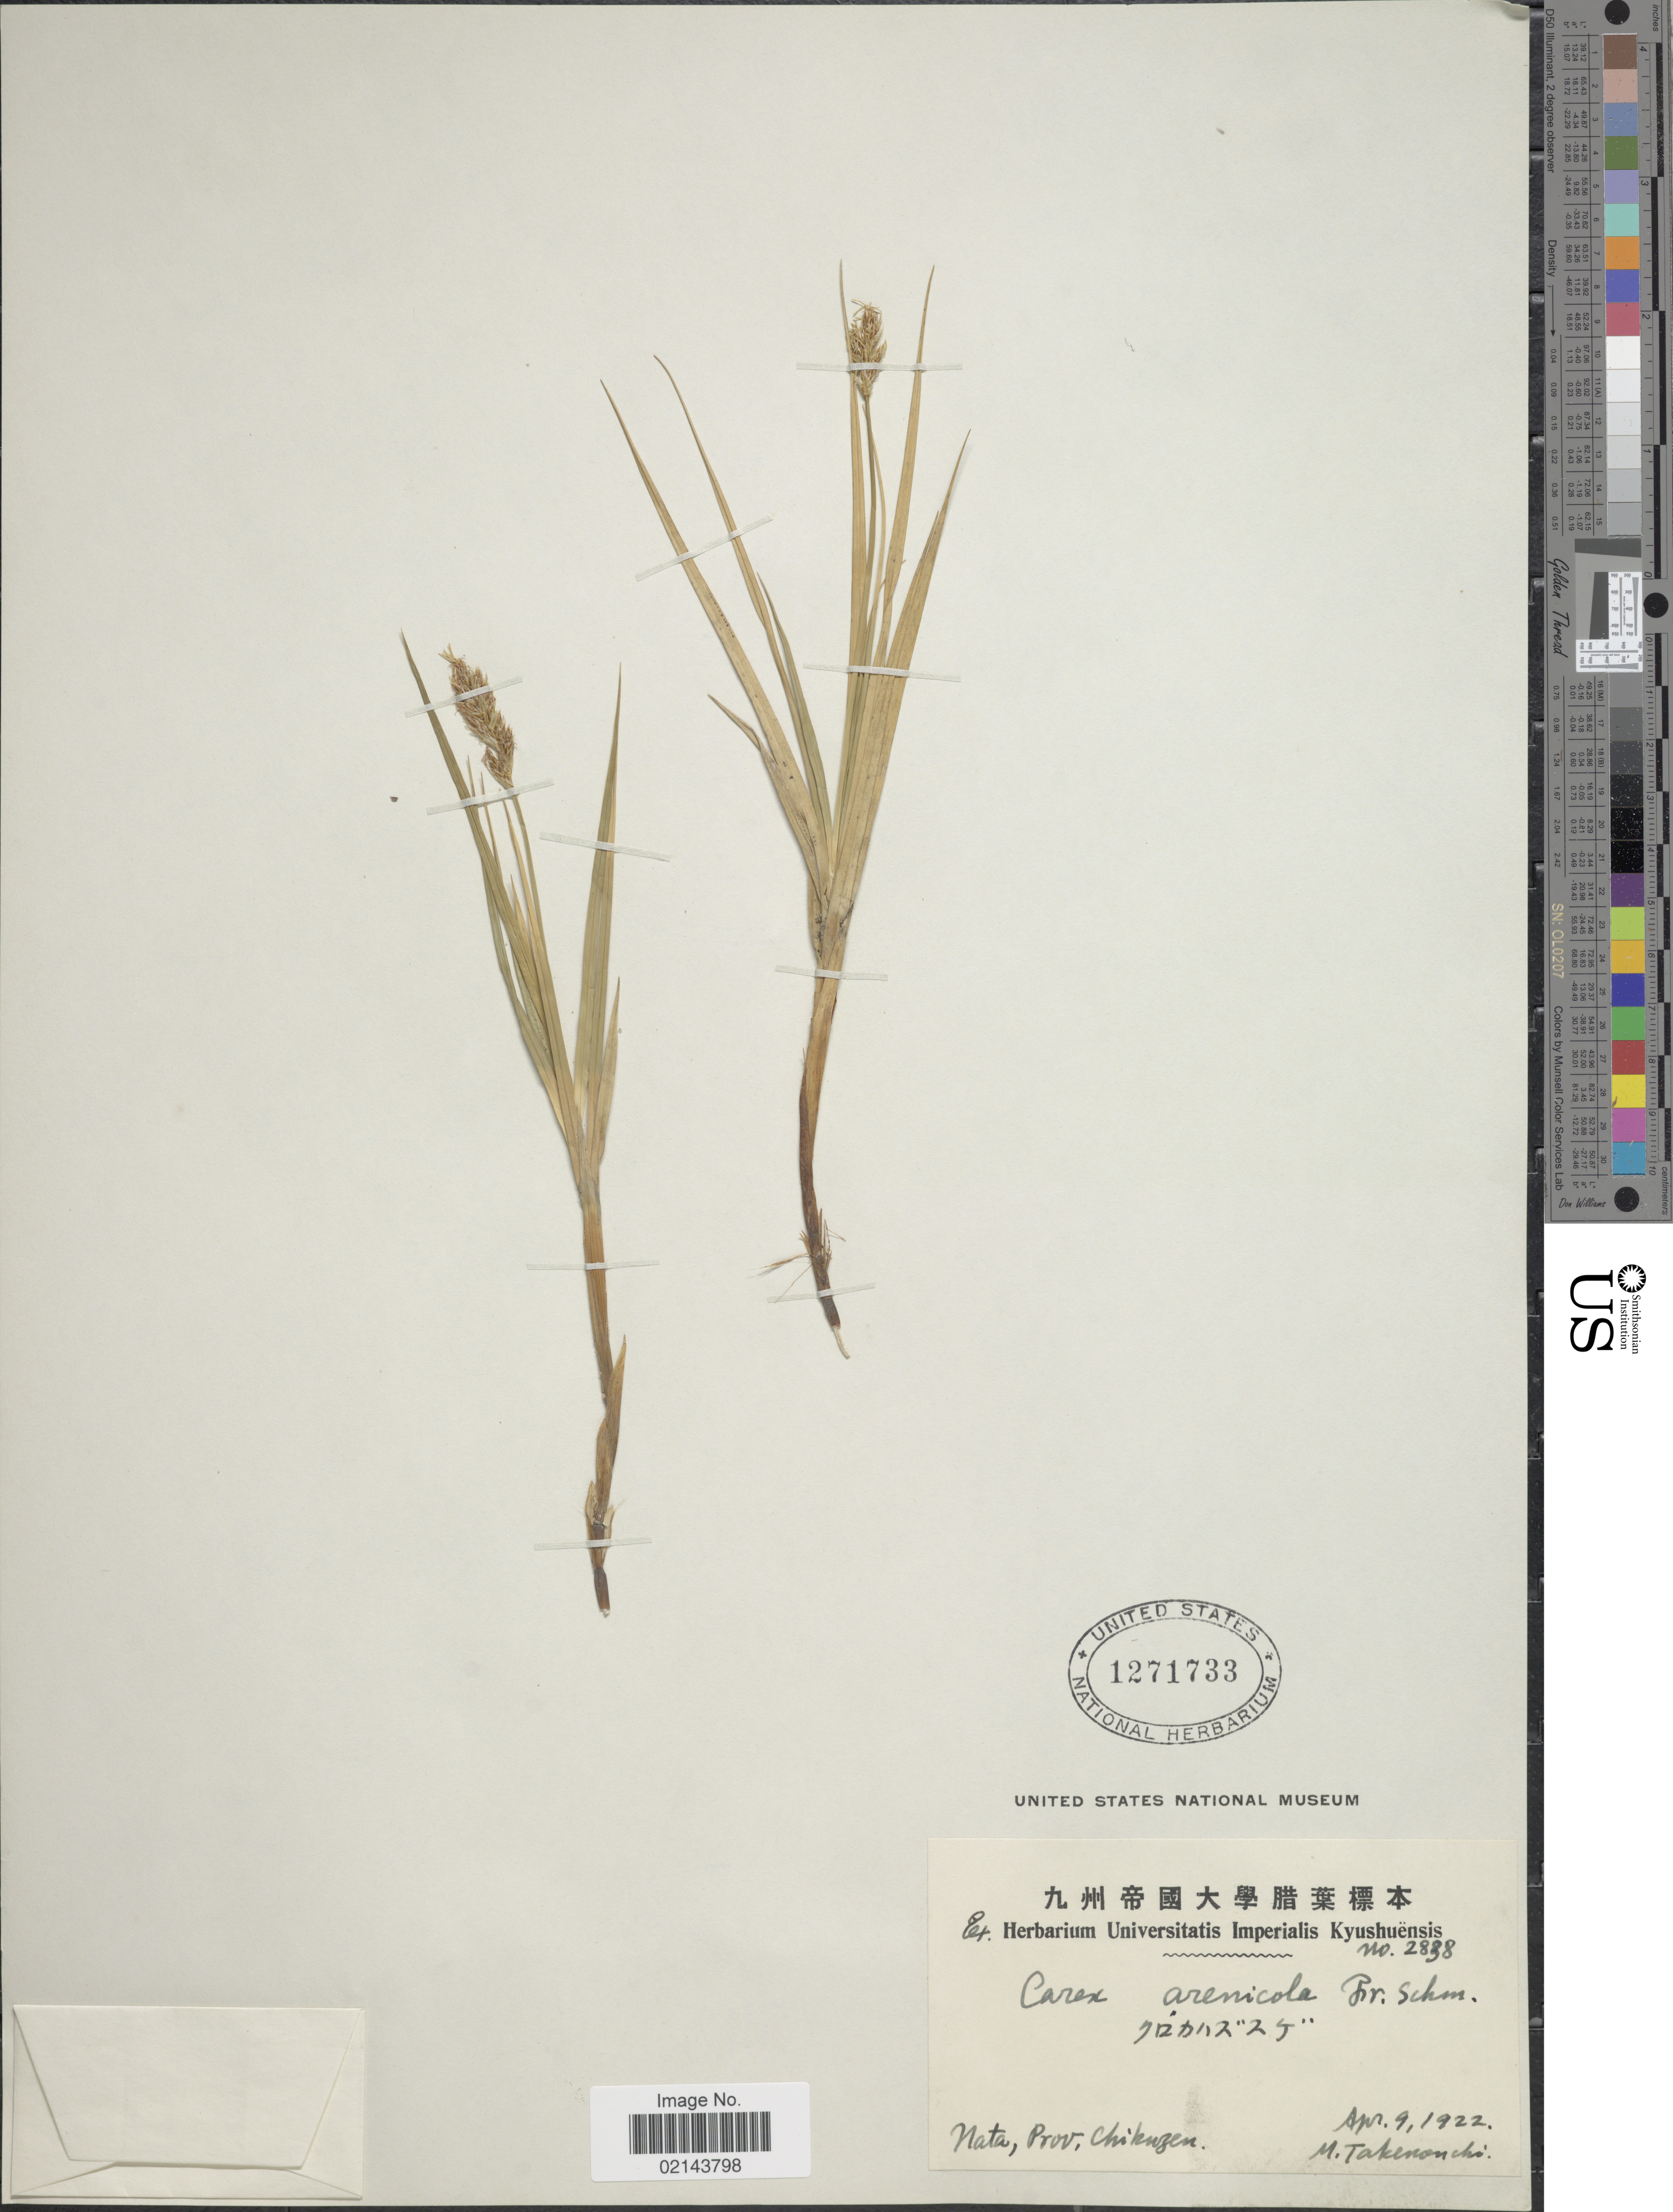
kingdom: Plantae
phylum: Tracheophyta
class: Liliopsida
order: Poales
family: Cyperaceae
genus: Carex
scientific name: Carex arenicola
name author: F. Schmidt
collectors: M. Takenouchi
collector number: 2838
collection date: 1922-04-09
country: Japan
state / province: Hukuoka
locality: Nata, Prov. Chikuzen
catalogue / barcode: US 1271733